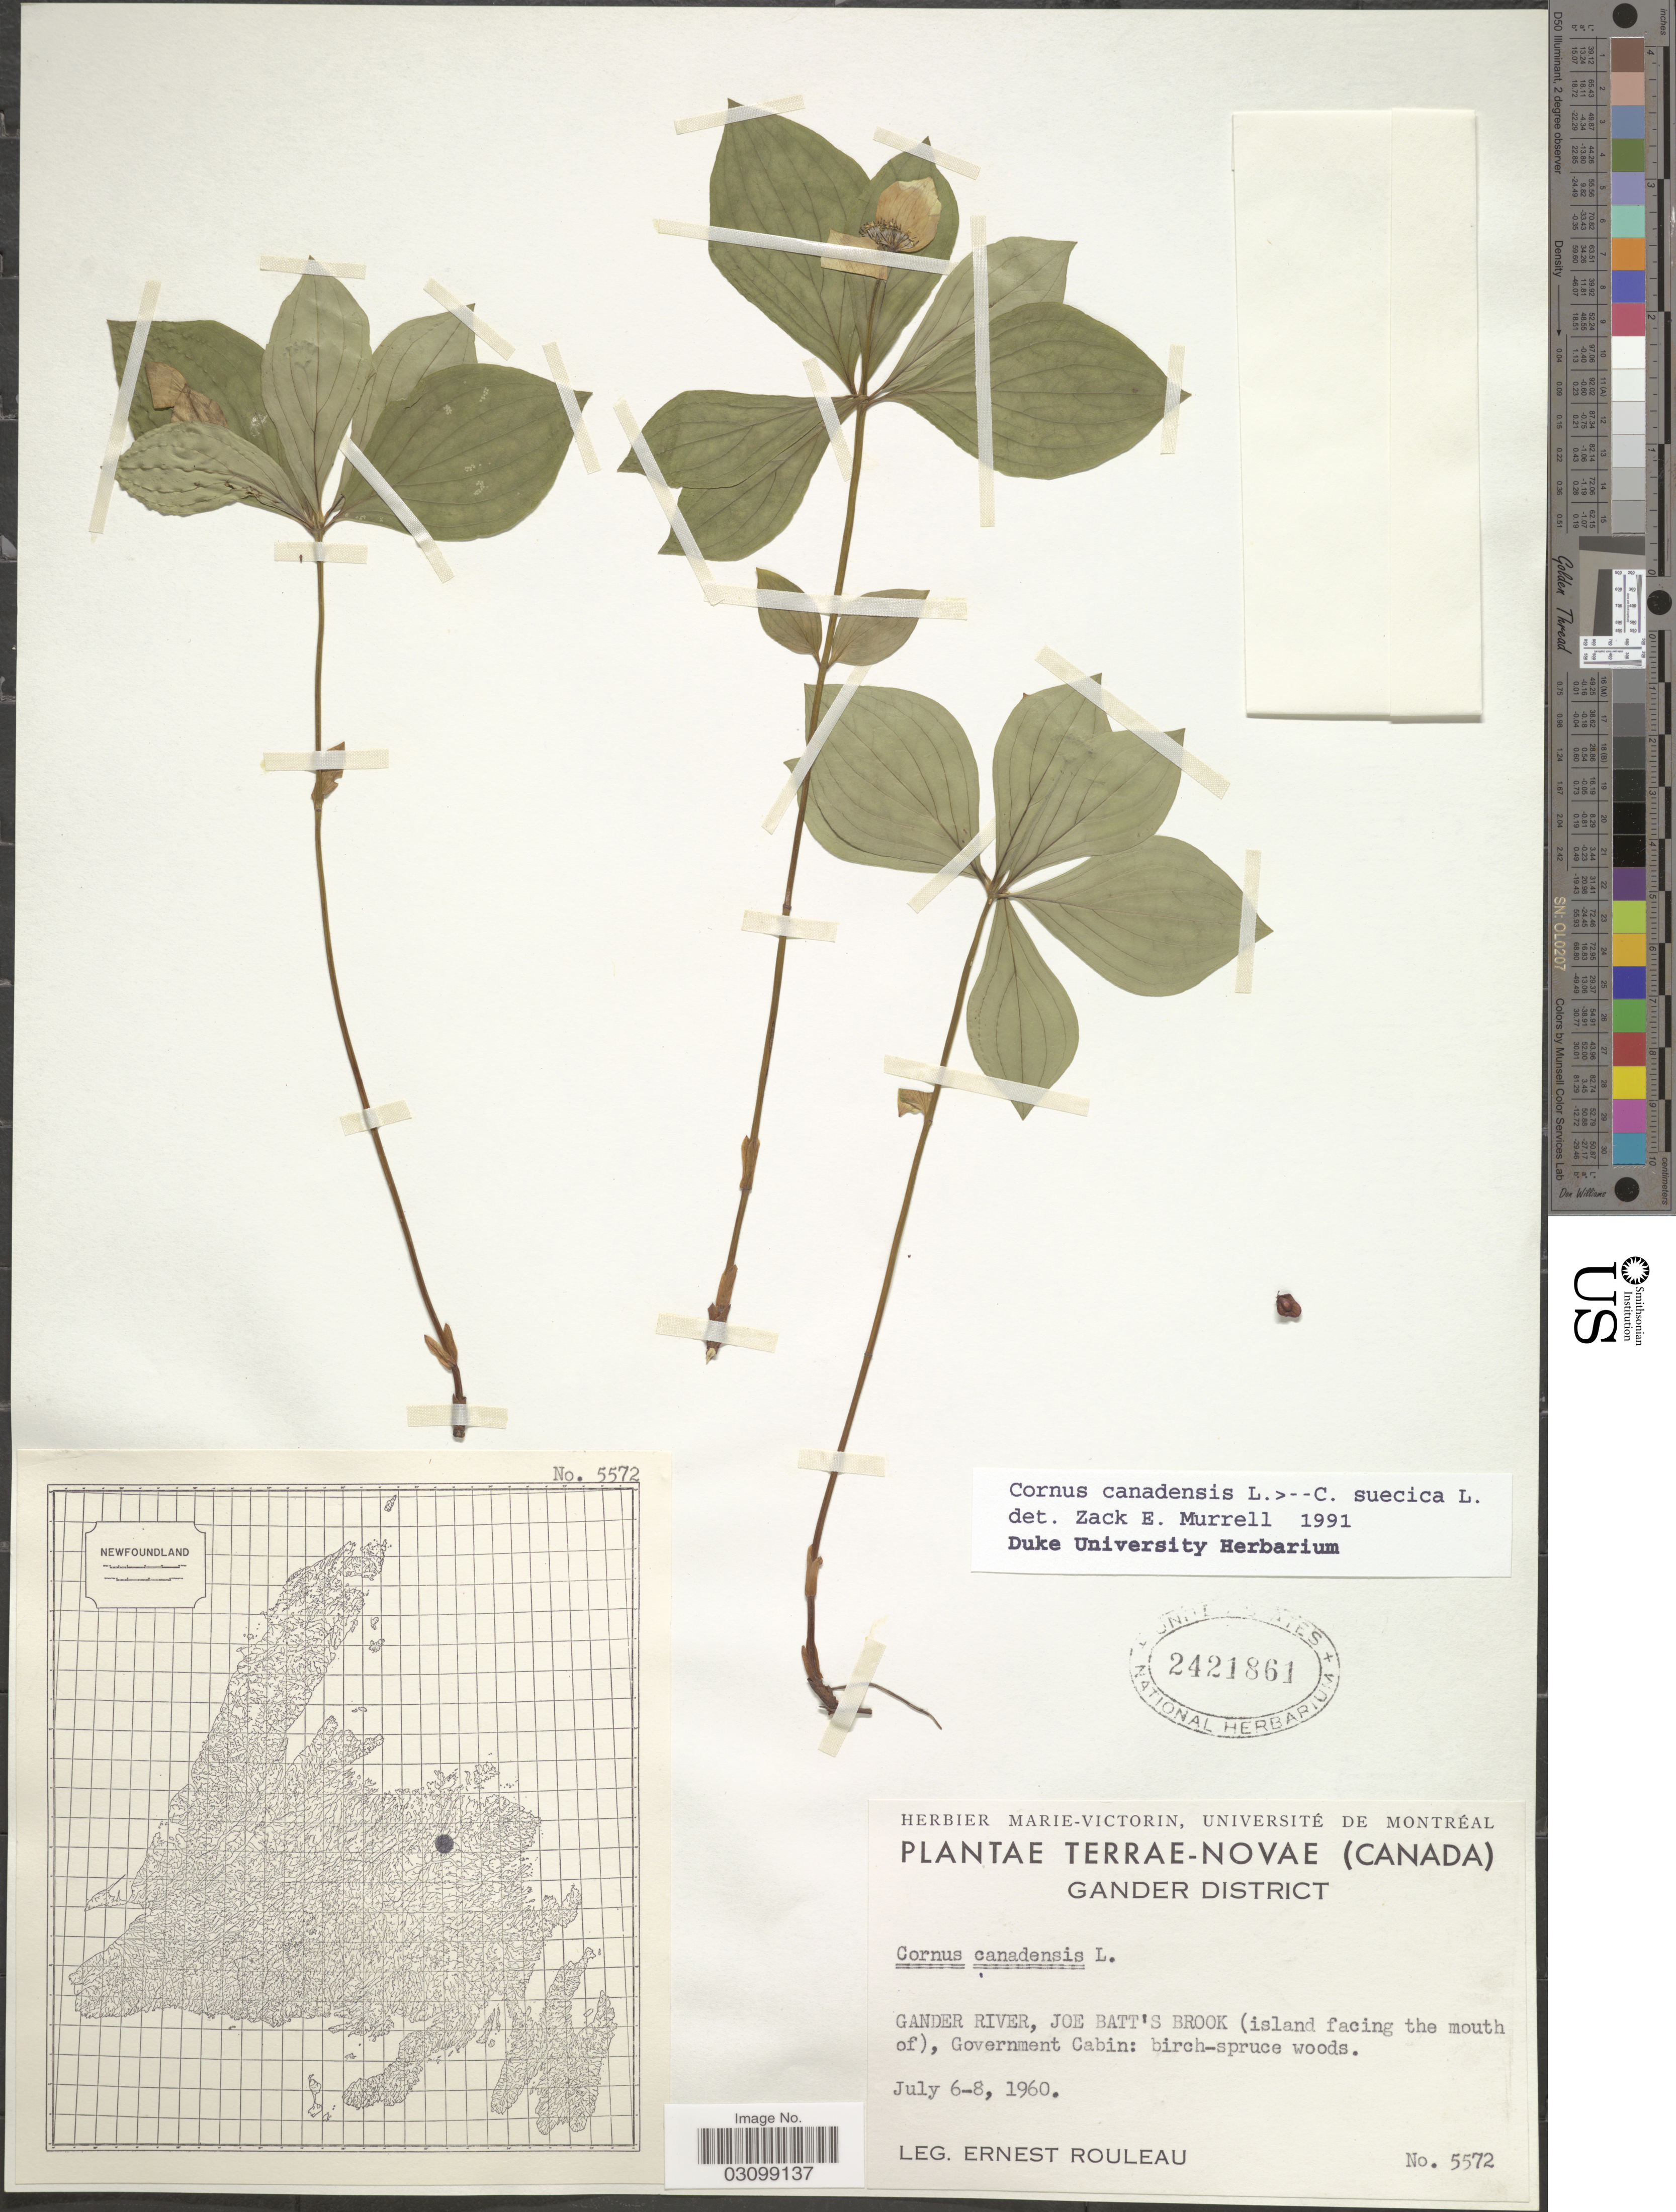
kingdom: Plantae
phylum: Tracheophyta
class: Magnoliopsida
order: Cornales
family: Cornaceae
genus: Cornus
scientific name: Cornus sp.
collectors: J. Rouleau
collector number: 5572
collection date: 1960-07-06/1960-07-08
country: Canada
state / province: Newfoundland and Labrador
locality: Terrae-Novae. Gander District. Gander River, Joe Batt's Brook (island facing the mouth of), Government Cabin: birch-spruce woods.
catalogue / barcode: US 2421861